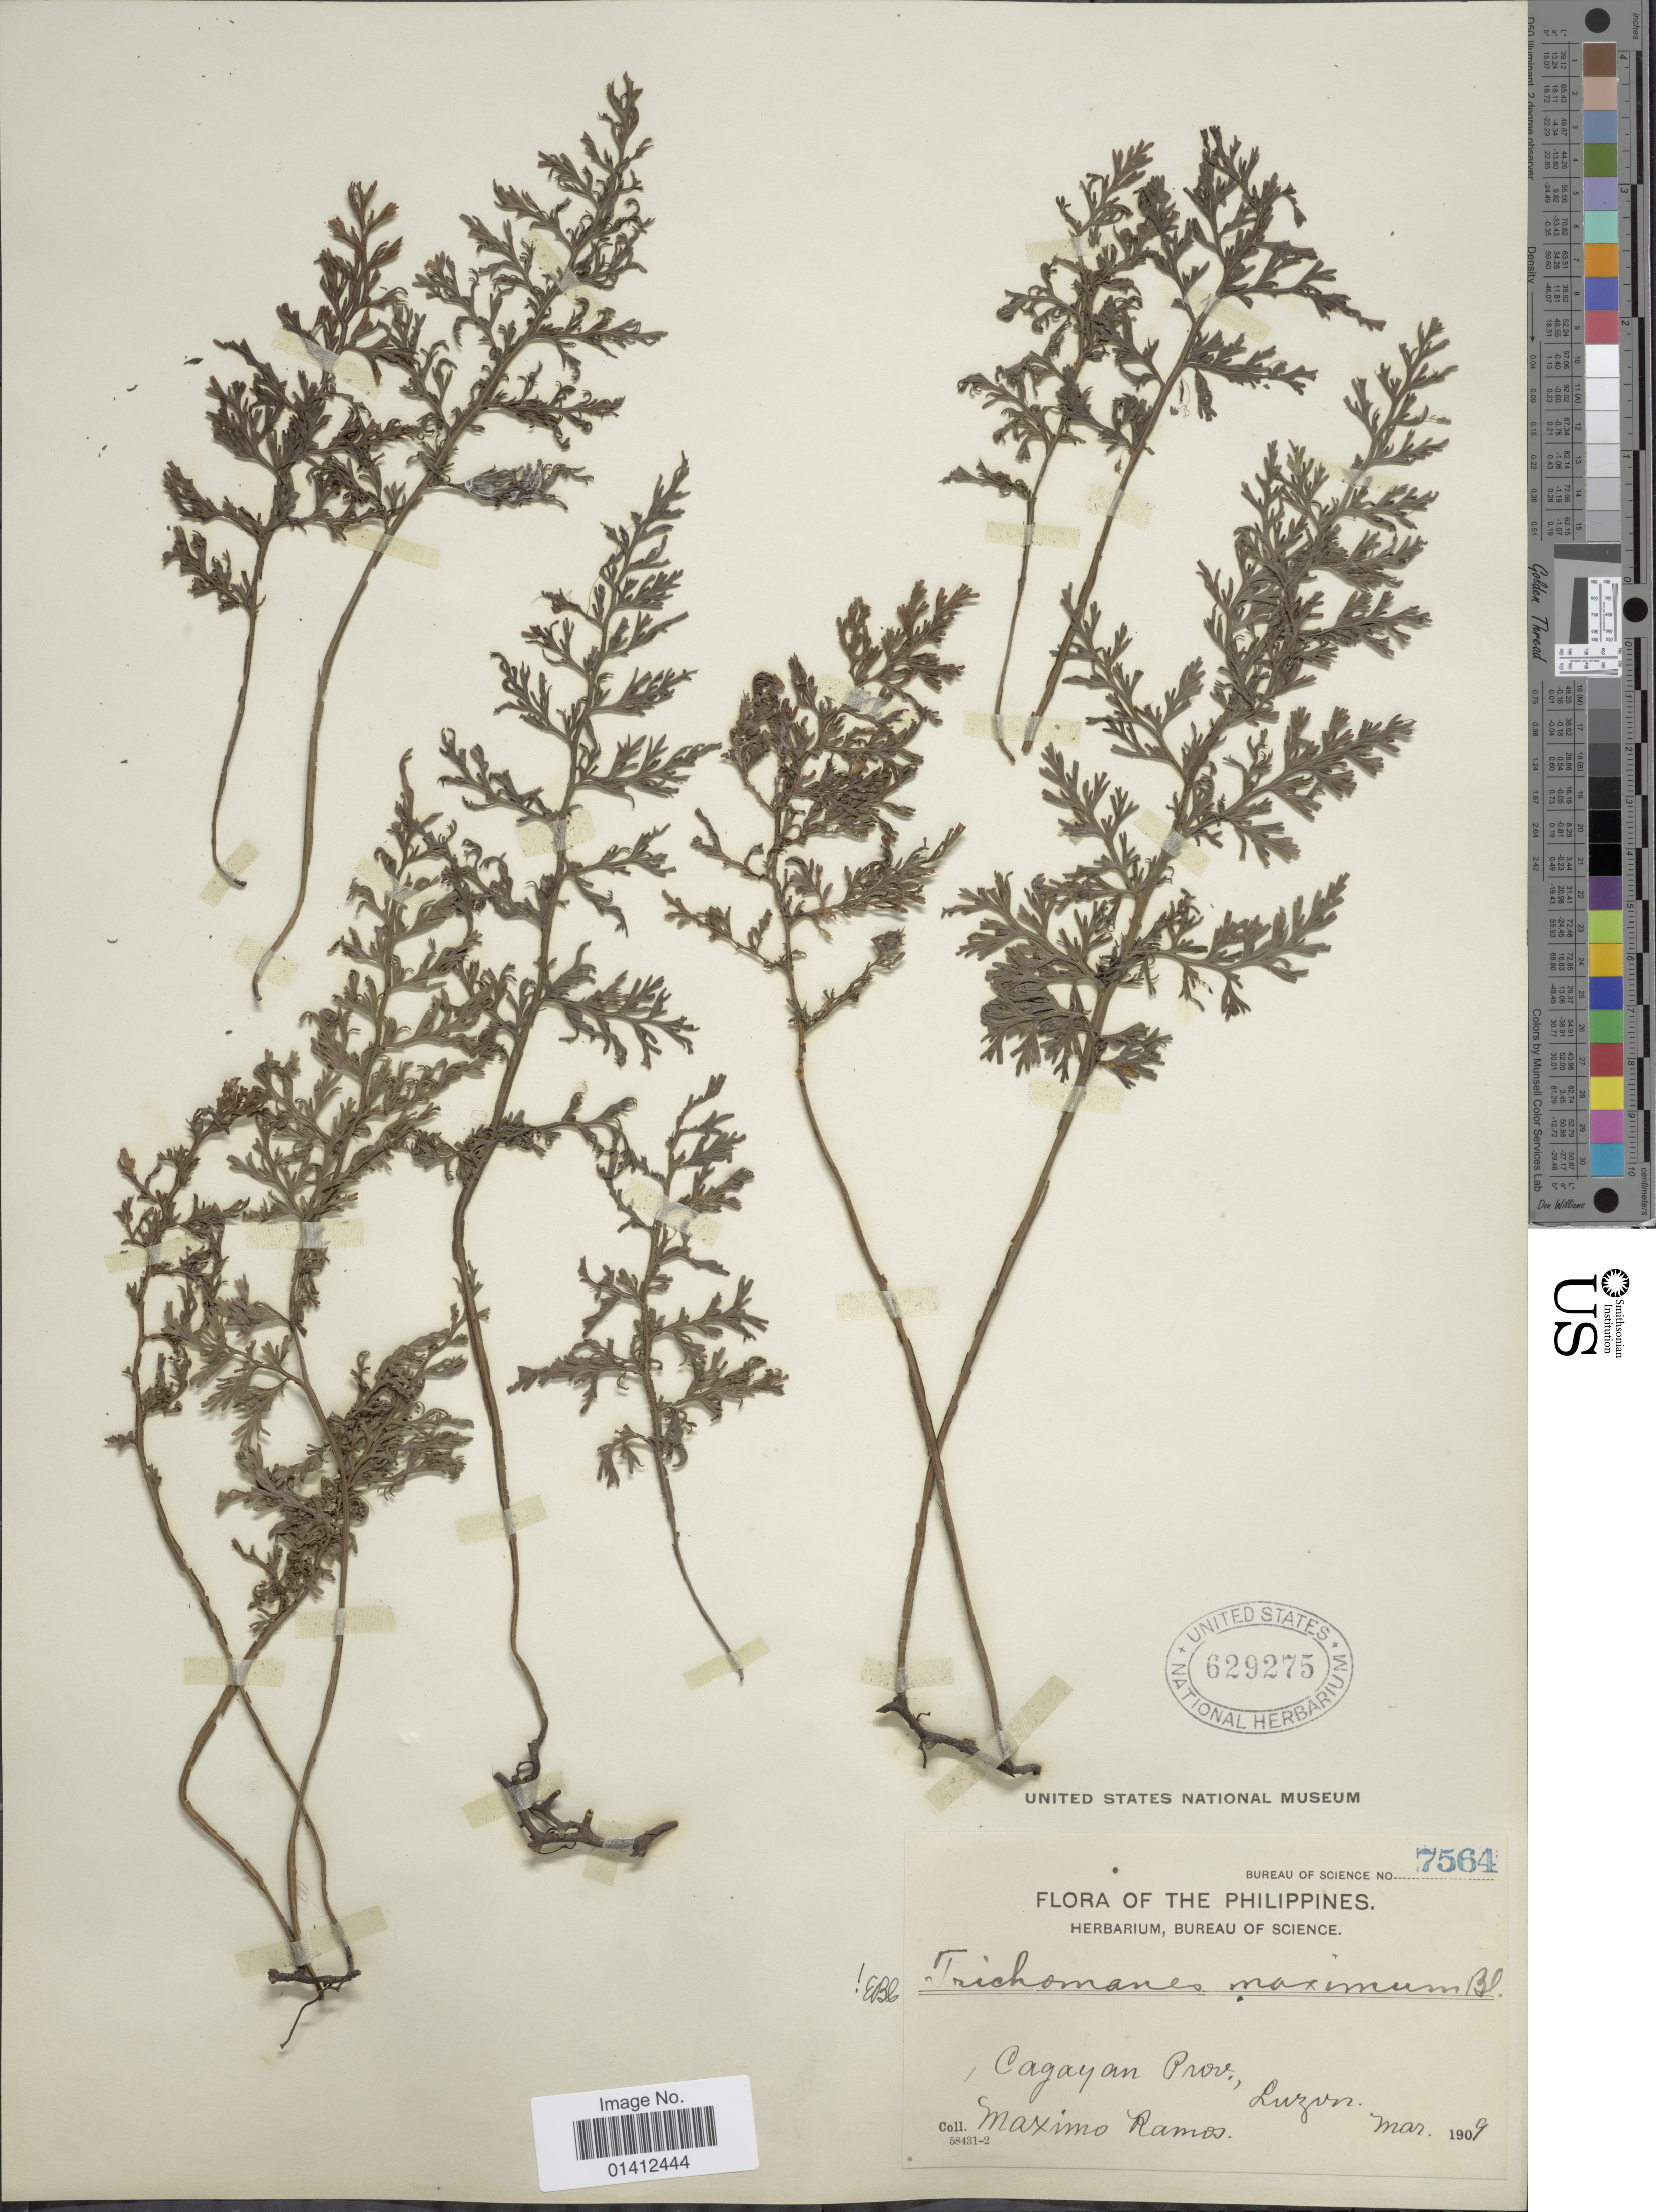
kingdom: Plantae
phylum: Tracheophyta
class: Polypodiopsida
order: Hymenophyllales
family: Hymenophyllaceae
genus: Vandenboschia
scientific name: Vandenboschia maxima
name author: (Blume) Copel.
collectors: M. Ramos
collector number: Bureau of Science 7564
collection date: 1909-03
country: Philippines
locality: Cagayan Prov. Luzon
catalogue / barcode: US 629275